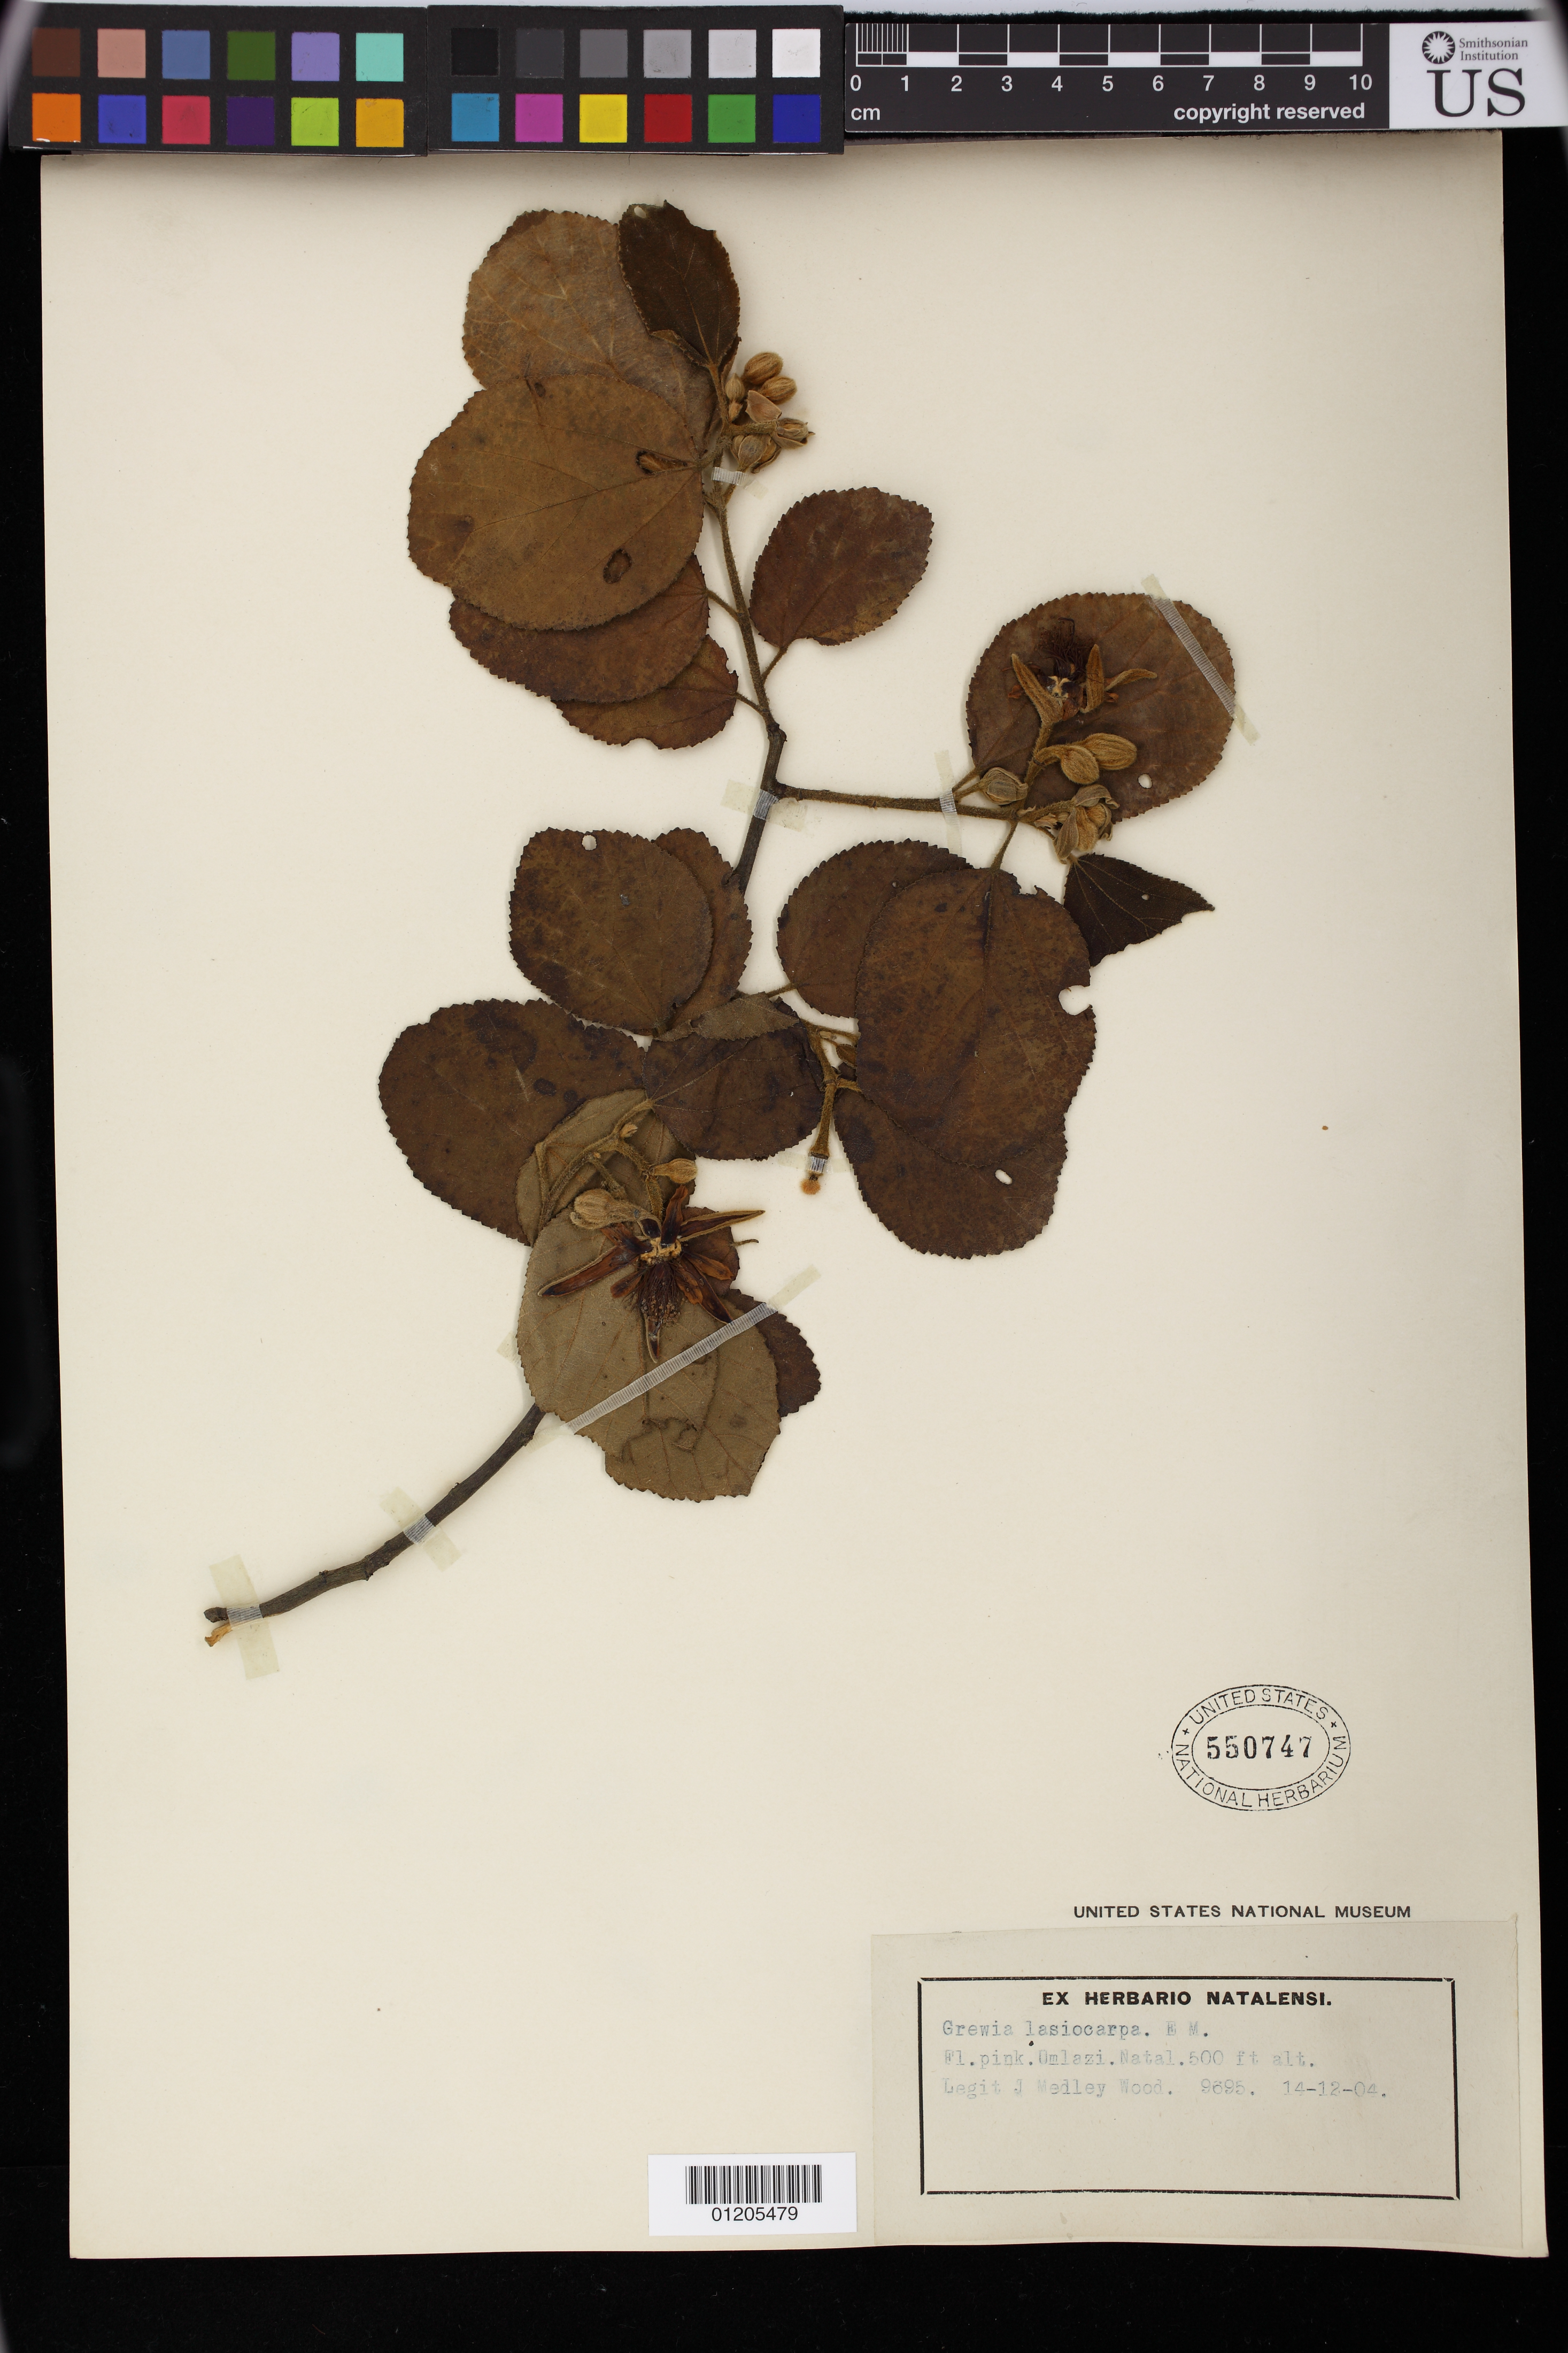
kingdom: Plantae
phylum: Tracheophyta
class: Magnoliopsida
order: Malvales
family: Malvaceae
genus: Grewia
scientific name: Grewia lasiocarpa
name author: E. Mey. ex Harv.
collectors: J. M. Wood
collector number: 9695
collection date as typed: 14 Dec 1904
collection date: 1904-12-14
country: South Africa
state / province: KwaZulu-Natal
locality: Omlazi. Natal.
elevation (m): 152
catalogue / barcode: US 550747